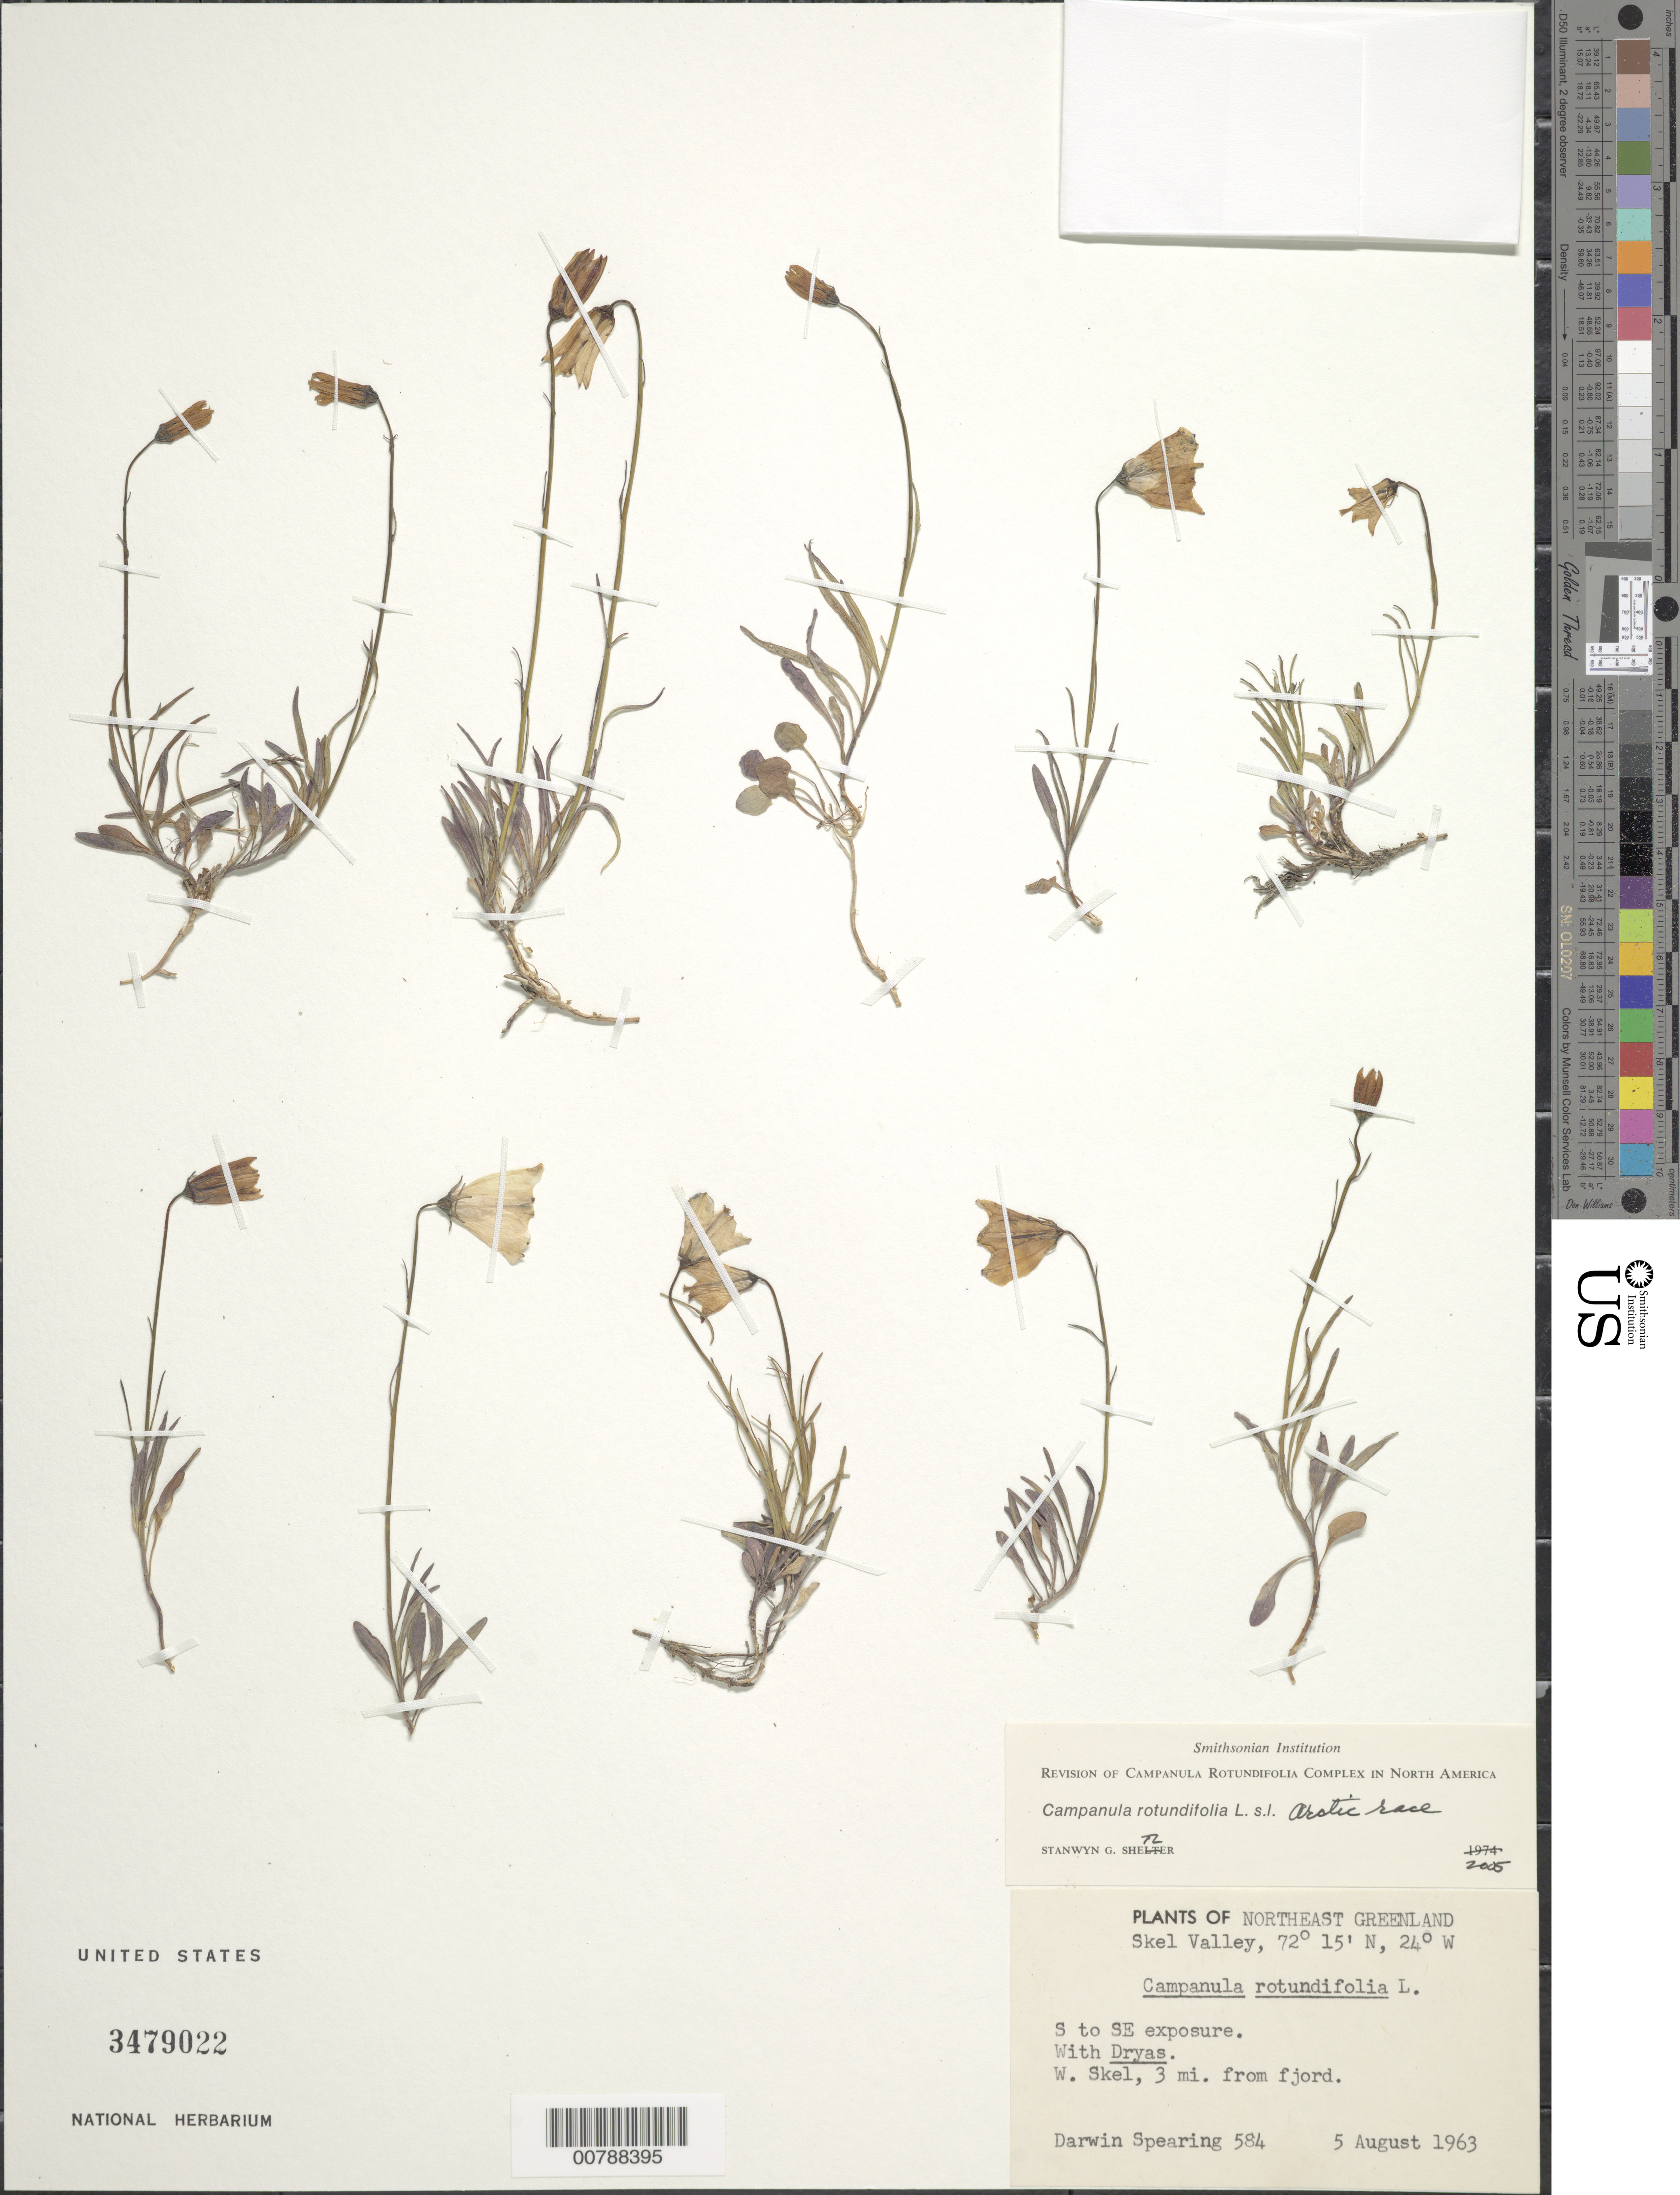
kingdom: Plantae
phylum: Tracheophyta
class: Magnoliopsida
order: Asterales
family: Campanulaceae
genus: Campanula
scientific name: Campanula rotundifolia L. Arctic race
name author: L.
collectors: D. Spearing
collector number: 584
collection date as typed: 5 August 1963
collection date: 1963-08-05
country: Greenland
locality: W. Skel, 3 mi. from fjord.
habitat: S to SE exposure. With Dryas.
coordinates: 72 15' N, 24 W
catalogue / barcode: US 3479022